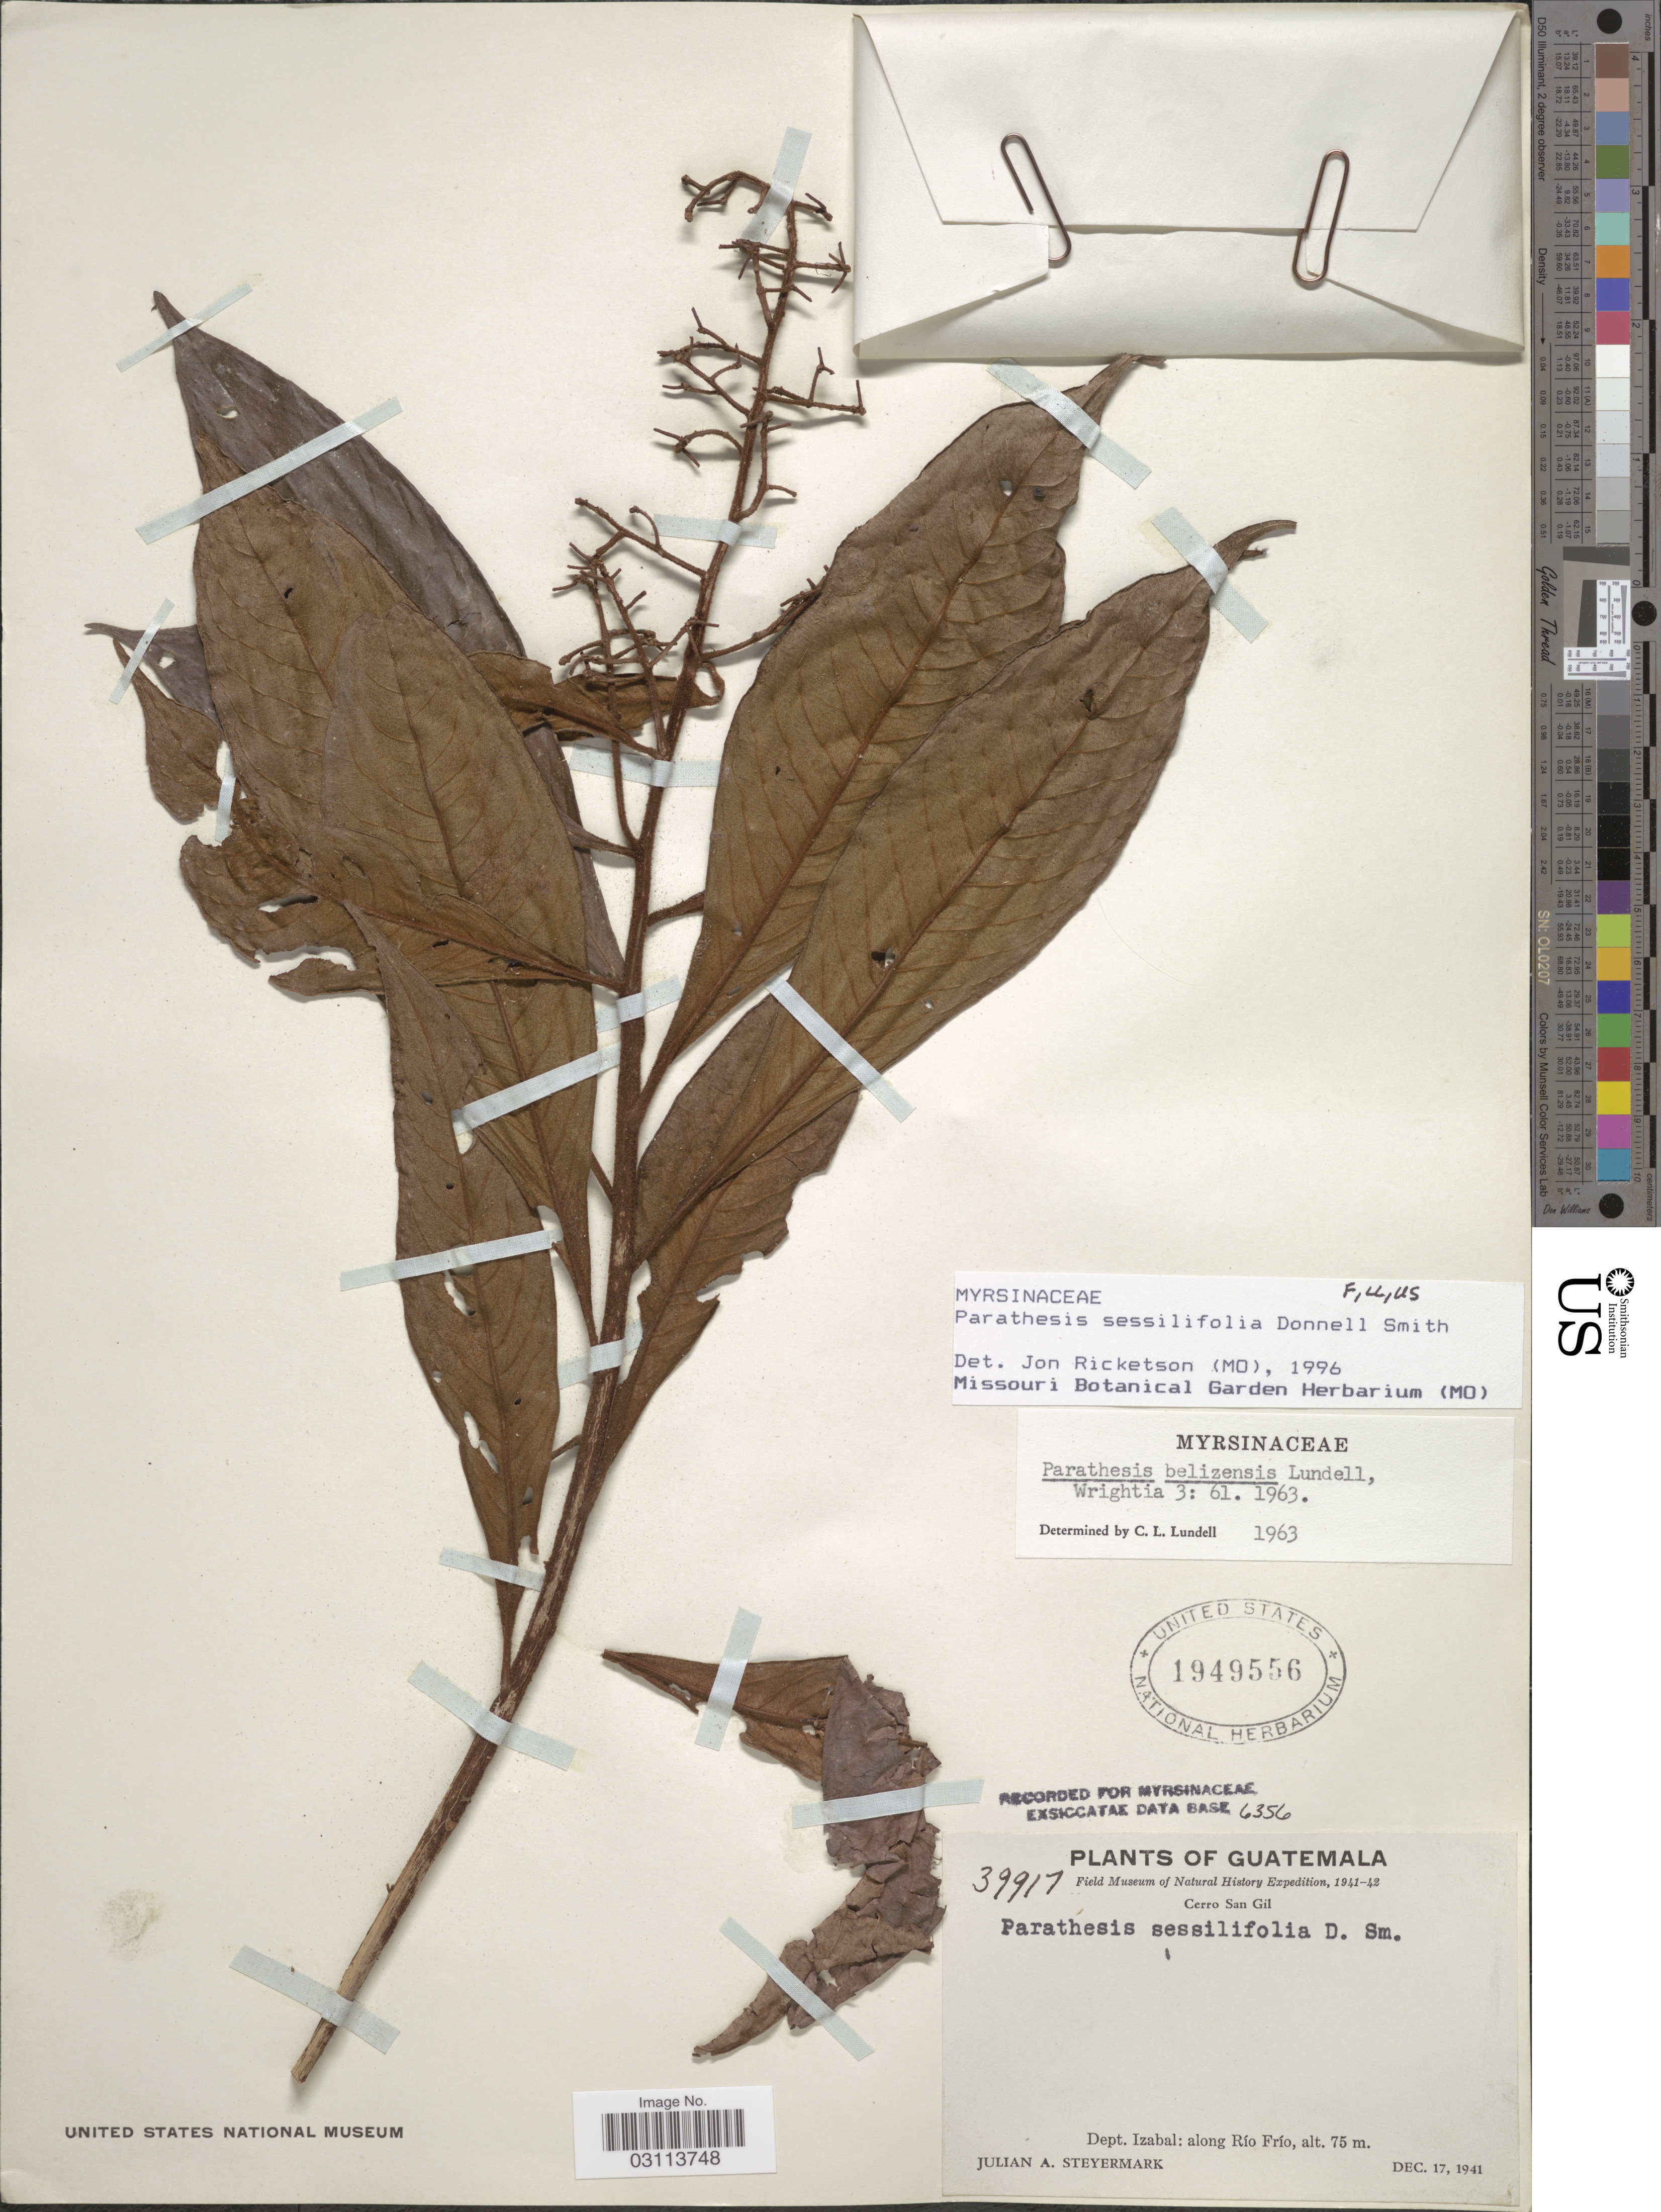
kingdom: Plantae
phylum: Tracheophyta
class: Magnoliopsida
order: Ericales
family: Primulaceae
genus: Parathesis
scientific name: Parathesis sessilifolia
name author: Donn. Sm.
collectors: J. Steyermark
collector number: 39917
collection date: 1941-12-17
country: Guatemala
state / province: Izabal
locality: Dept. Izabal: along Río Frío.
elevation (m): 75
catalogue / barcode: US 1949556